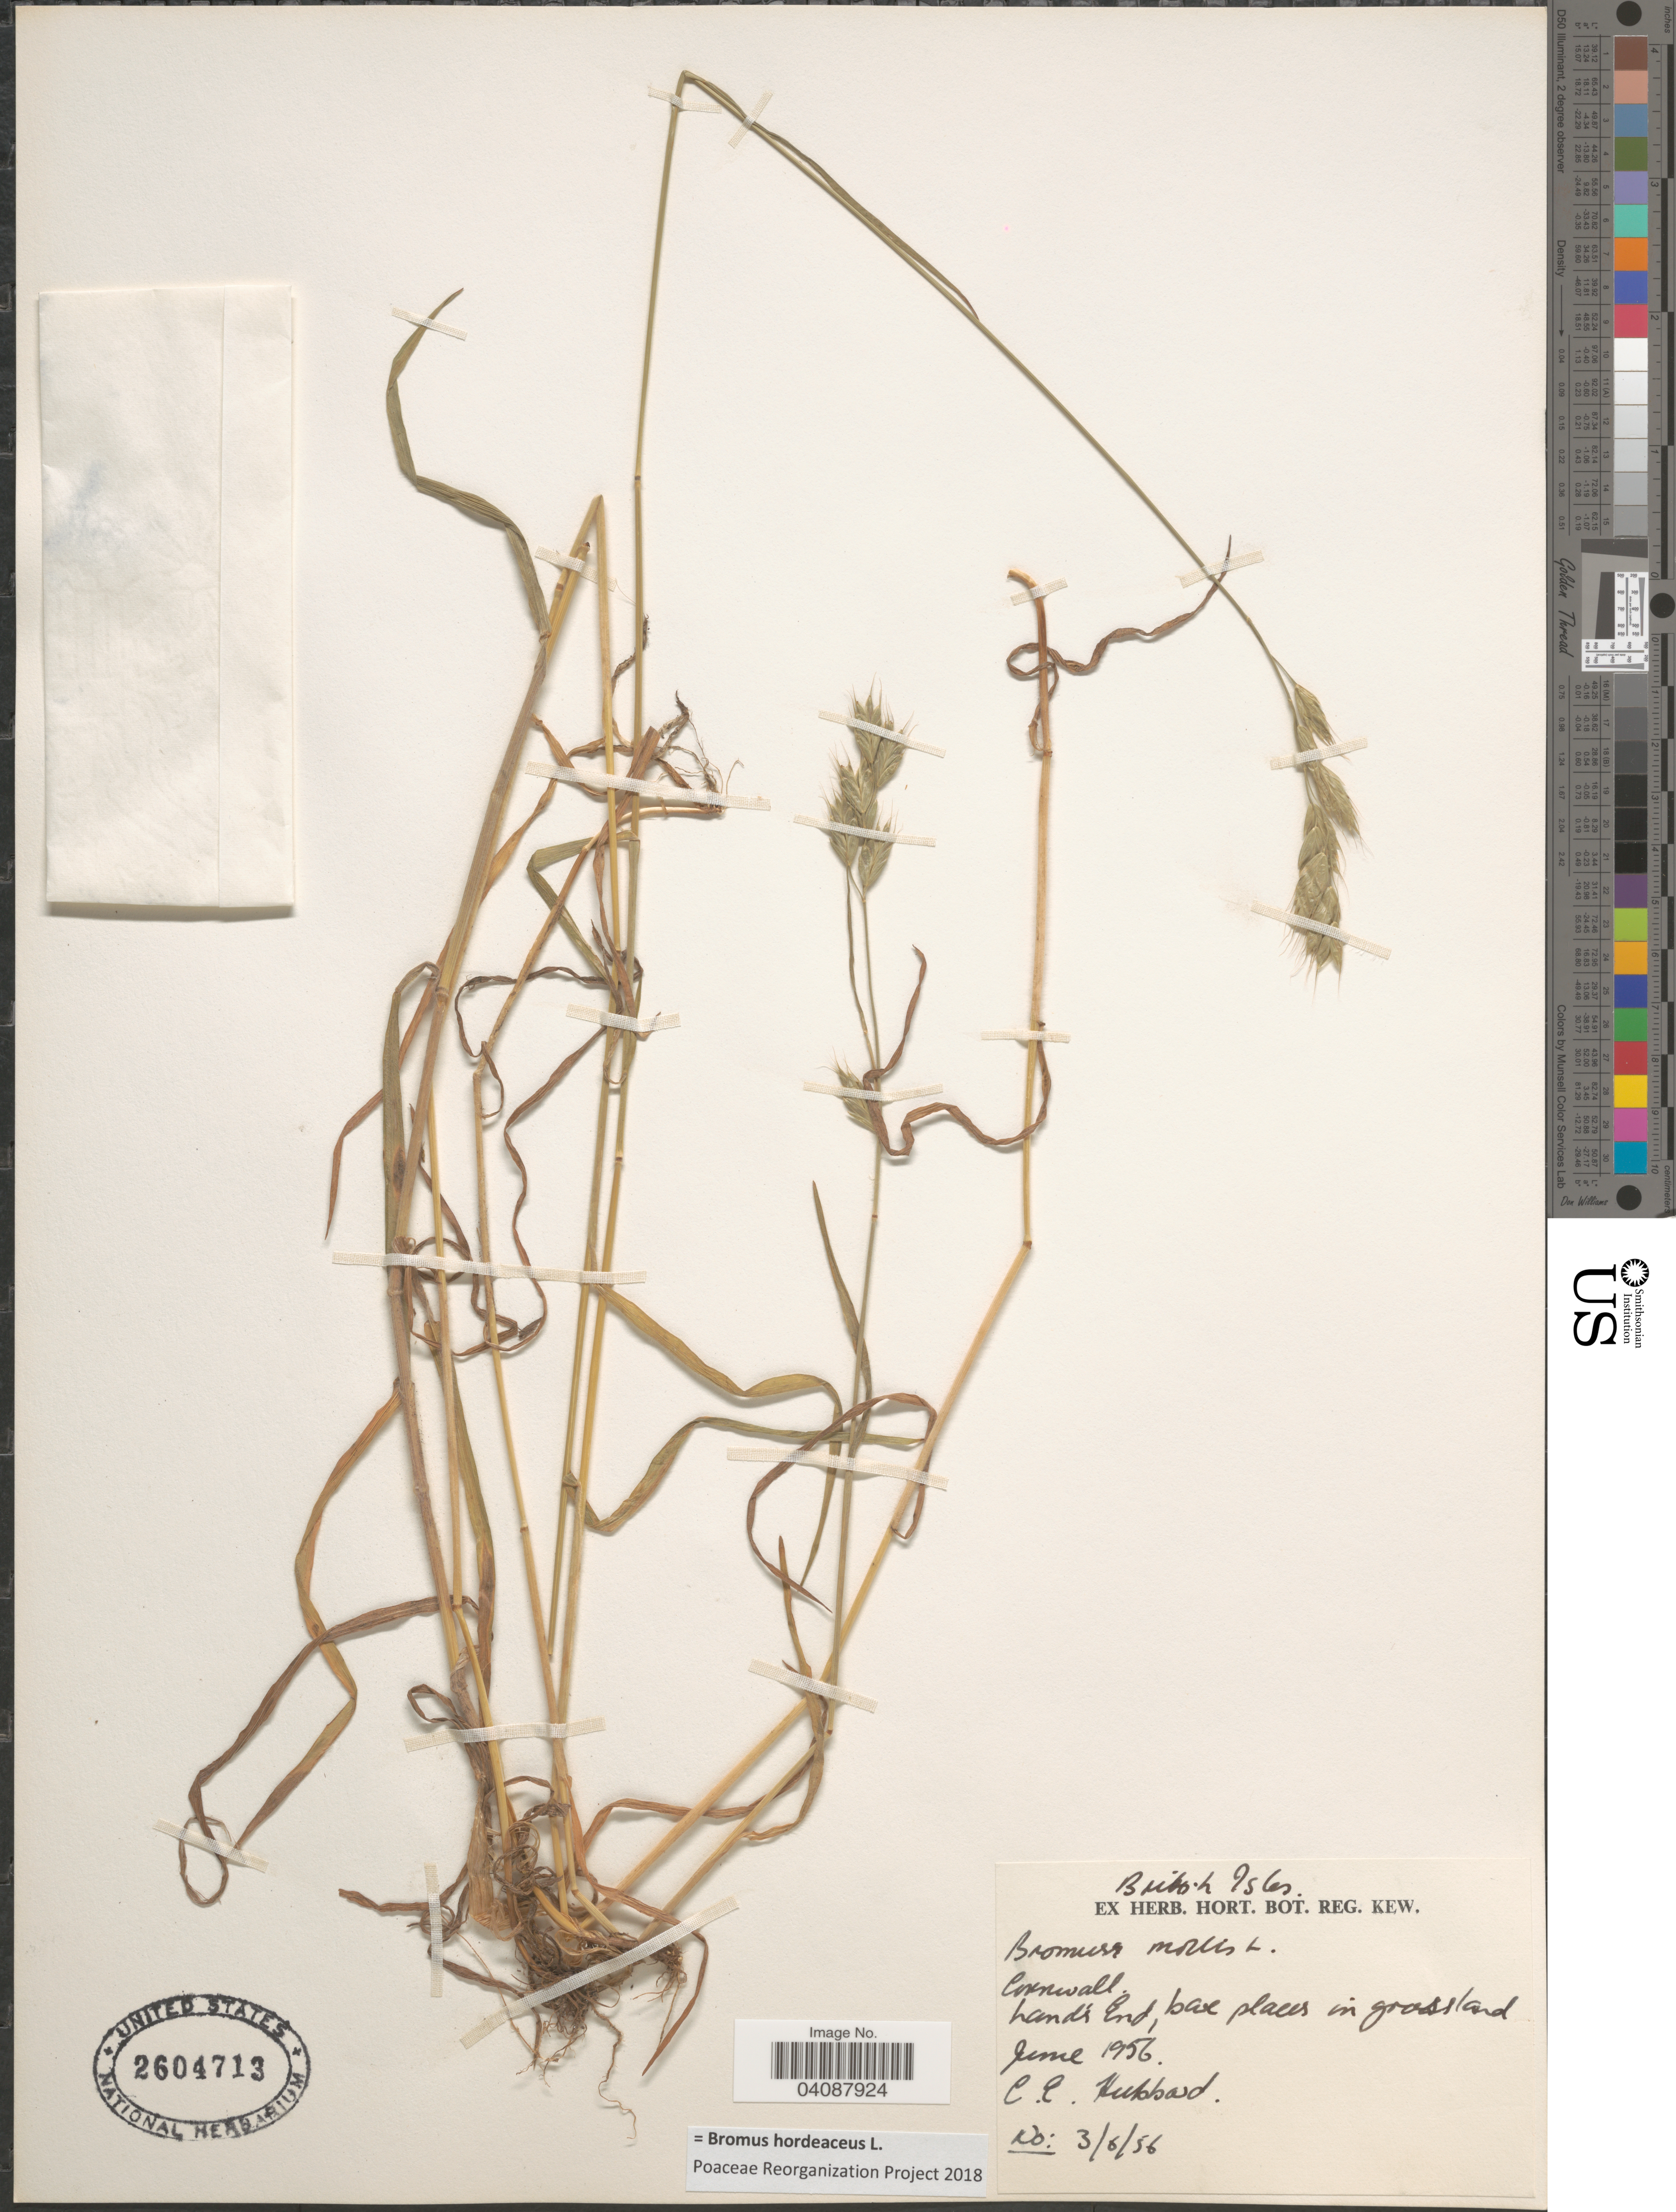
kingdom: Plantae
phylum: Tracheophyta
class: Liliopsida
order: Poales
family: Poaceae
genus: Bromus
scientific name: Bromus hordeaceus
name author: L.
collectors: C. E. Hubbard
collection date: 1956-06-03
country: United Kingdom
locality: Bristish Isles. Cornwall. Land's End.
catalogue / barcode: US 2604713